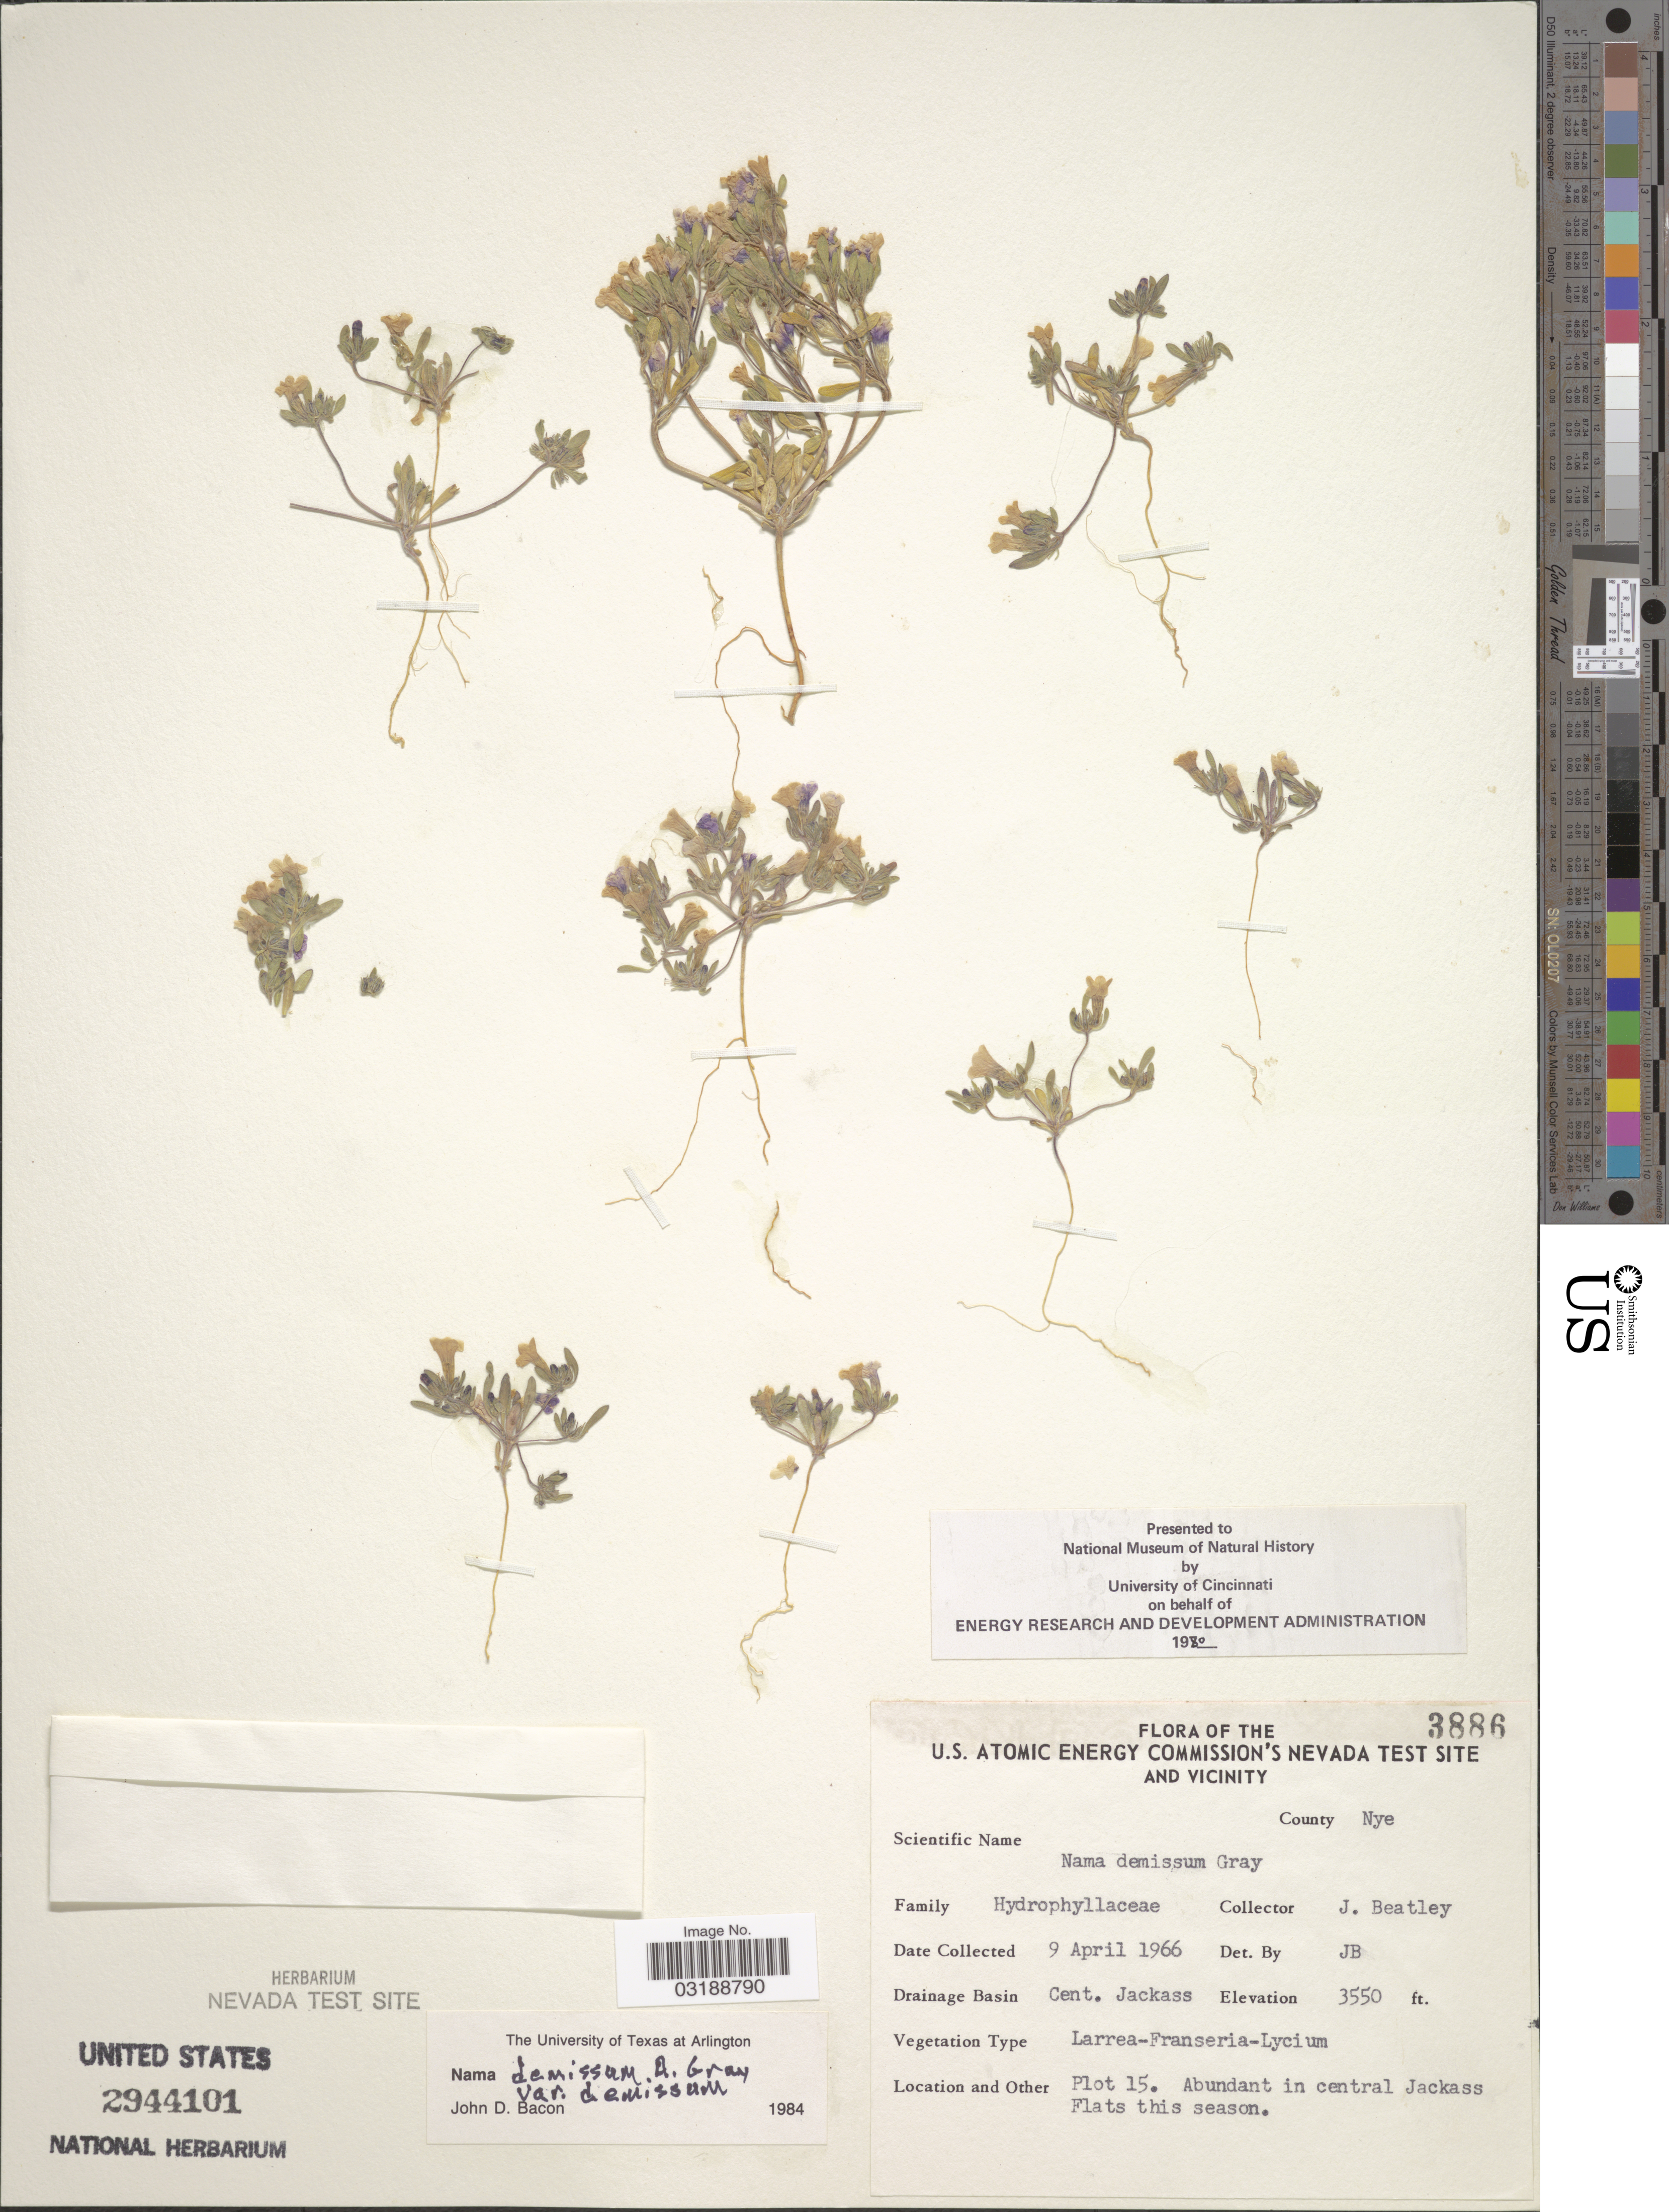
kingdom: Plantae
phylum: Tracheophyta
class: Magnoliopsida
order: Boraginales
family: Namaceae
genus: Nama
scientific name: Nama demissa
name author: A. Gray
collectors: J. C. Beatley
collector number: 3886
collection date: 1966-04-09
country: United States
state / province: Nevada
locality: U.S. Atomic Energy Commission's Nevada Test Site and Vicinity. County Nye. Drainage Basin Cent. Jackass. Plot 15. Abundant in central Jackass Flats this season.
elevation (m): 1082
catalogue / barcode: US 2944101